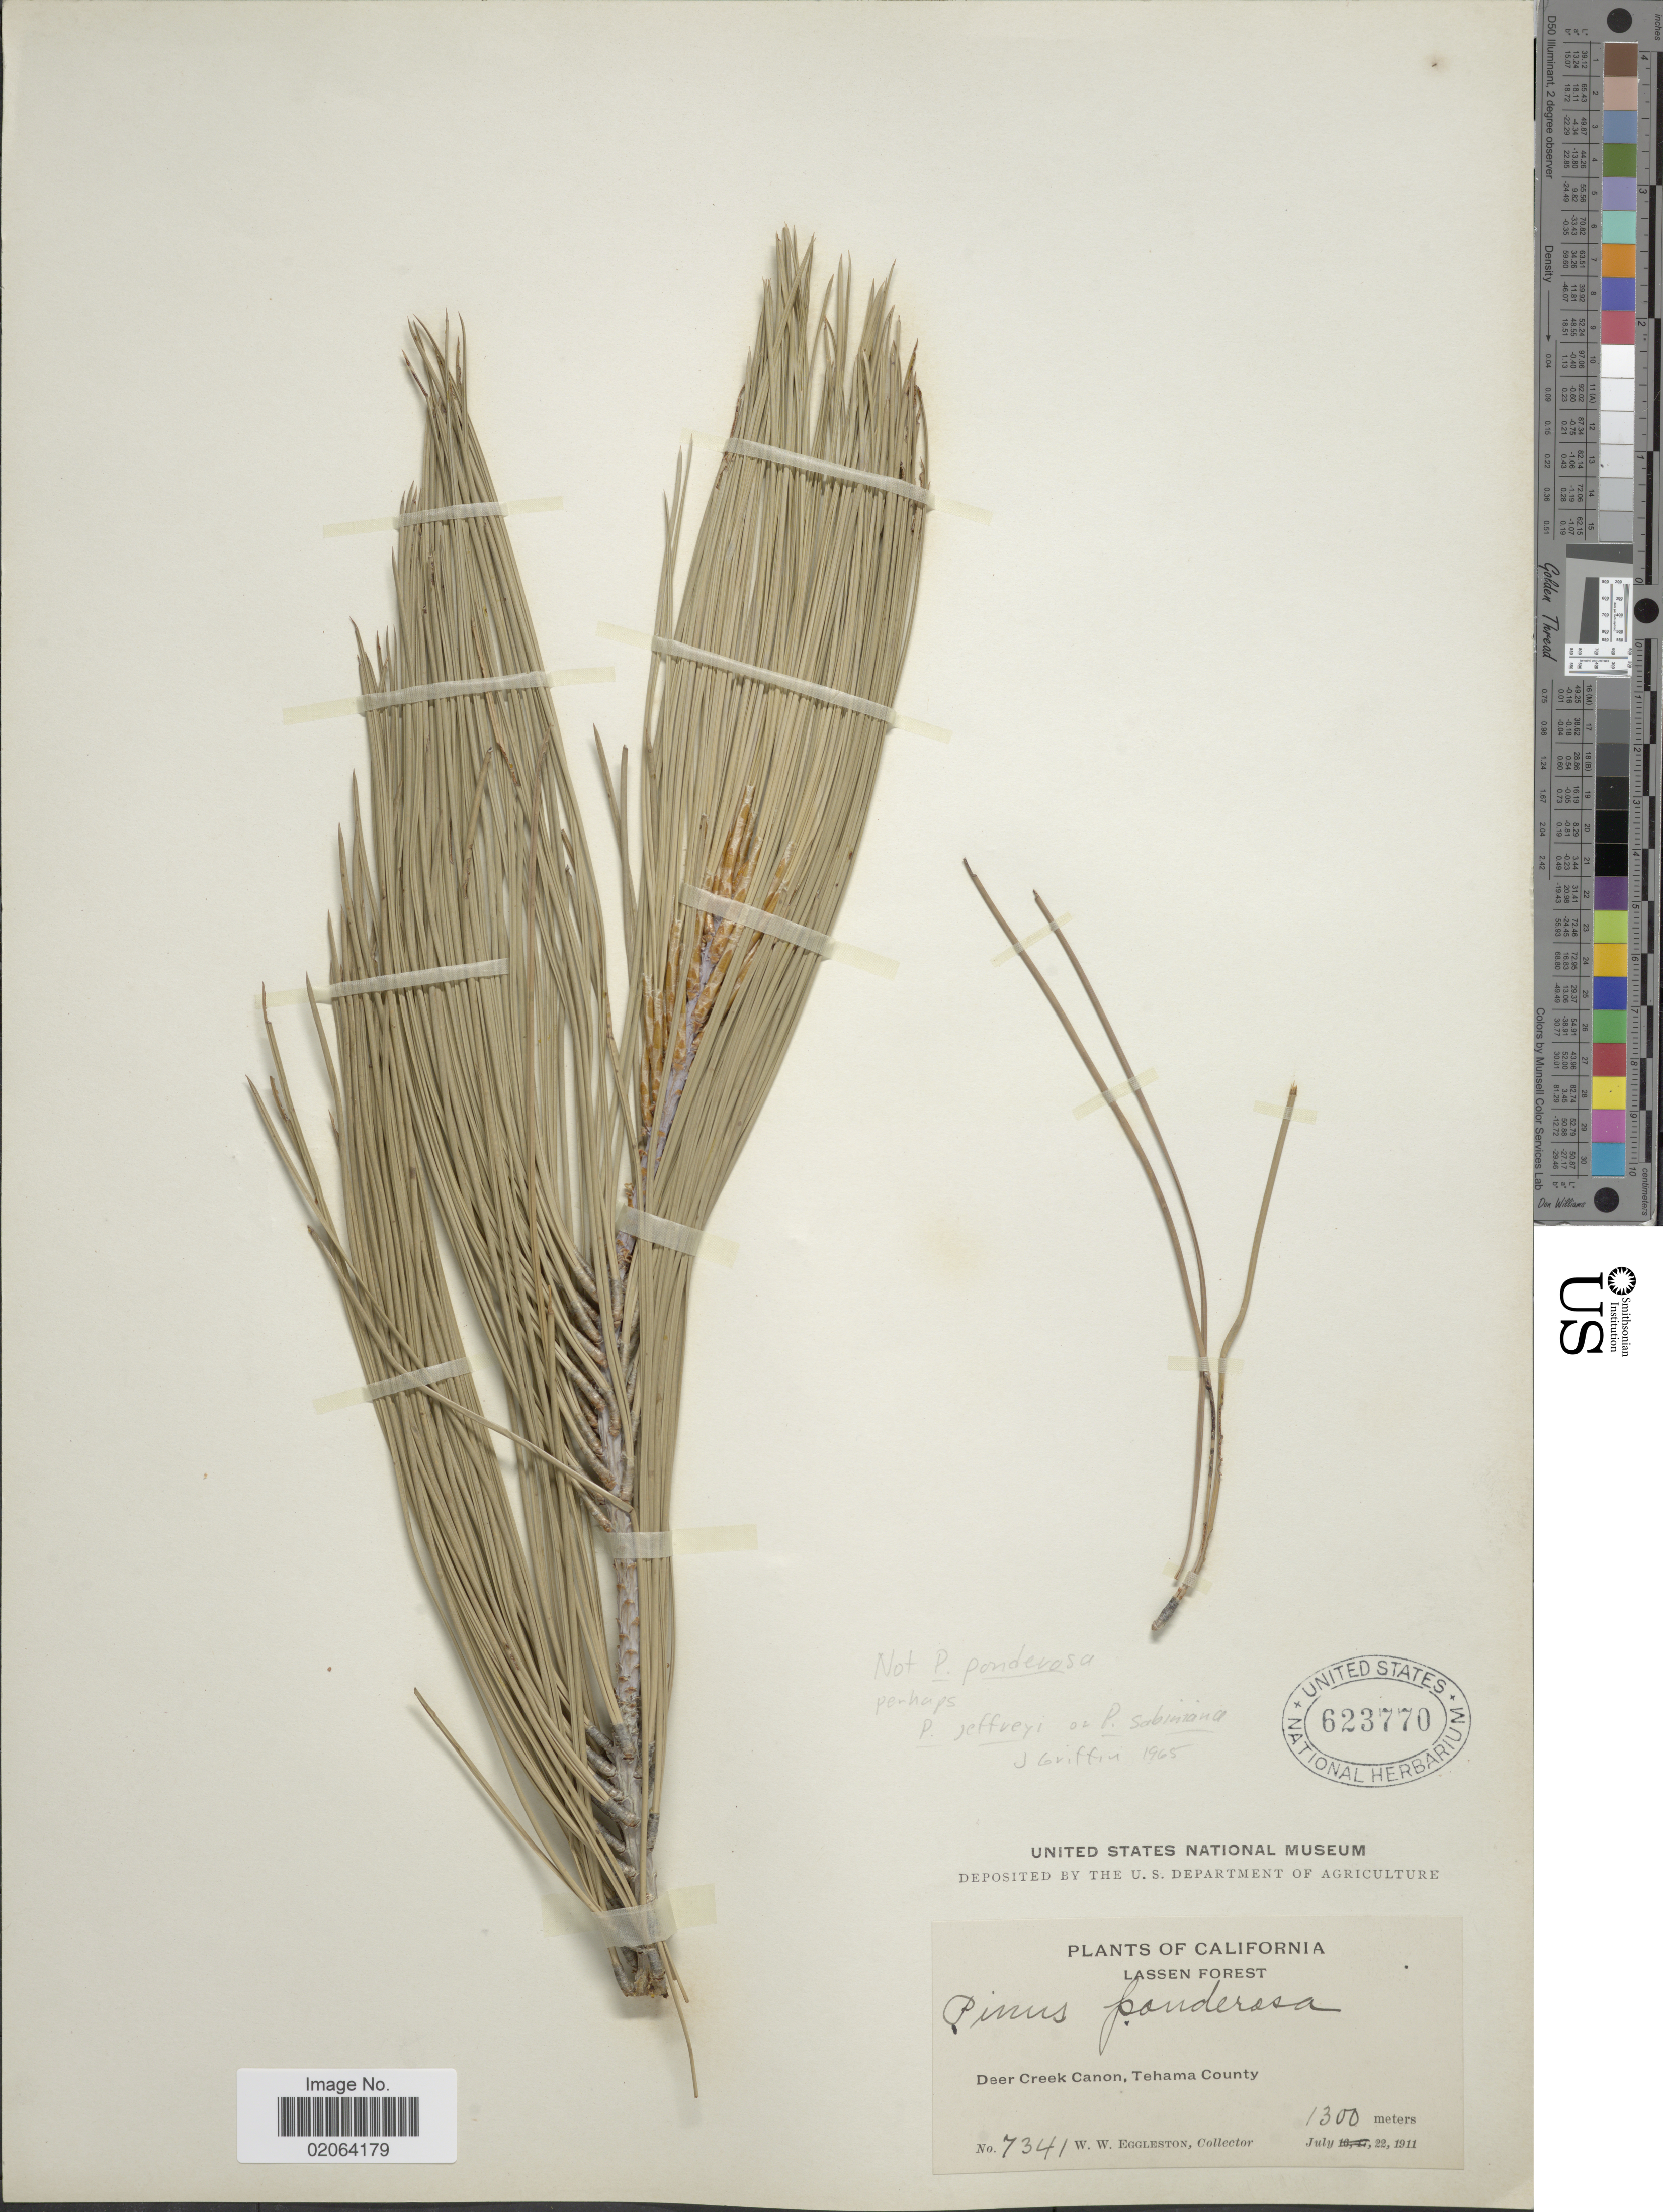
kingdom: Plantae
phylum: Tracheophyta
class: Pinopsida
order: Pinales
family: Pinaceae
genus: Pinus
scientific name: Pinus jeffreyi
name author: Balf.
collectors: W. W. Eggleston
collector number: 7341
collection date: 1911-07-22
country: United States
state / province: California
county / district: Tehama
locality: Lassen Forest. Deer Creek Canon, Tehama County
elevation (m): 1300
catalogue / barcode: US 623770